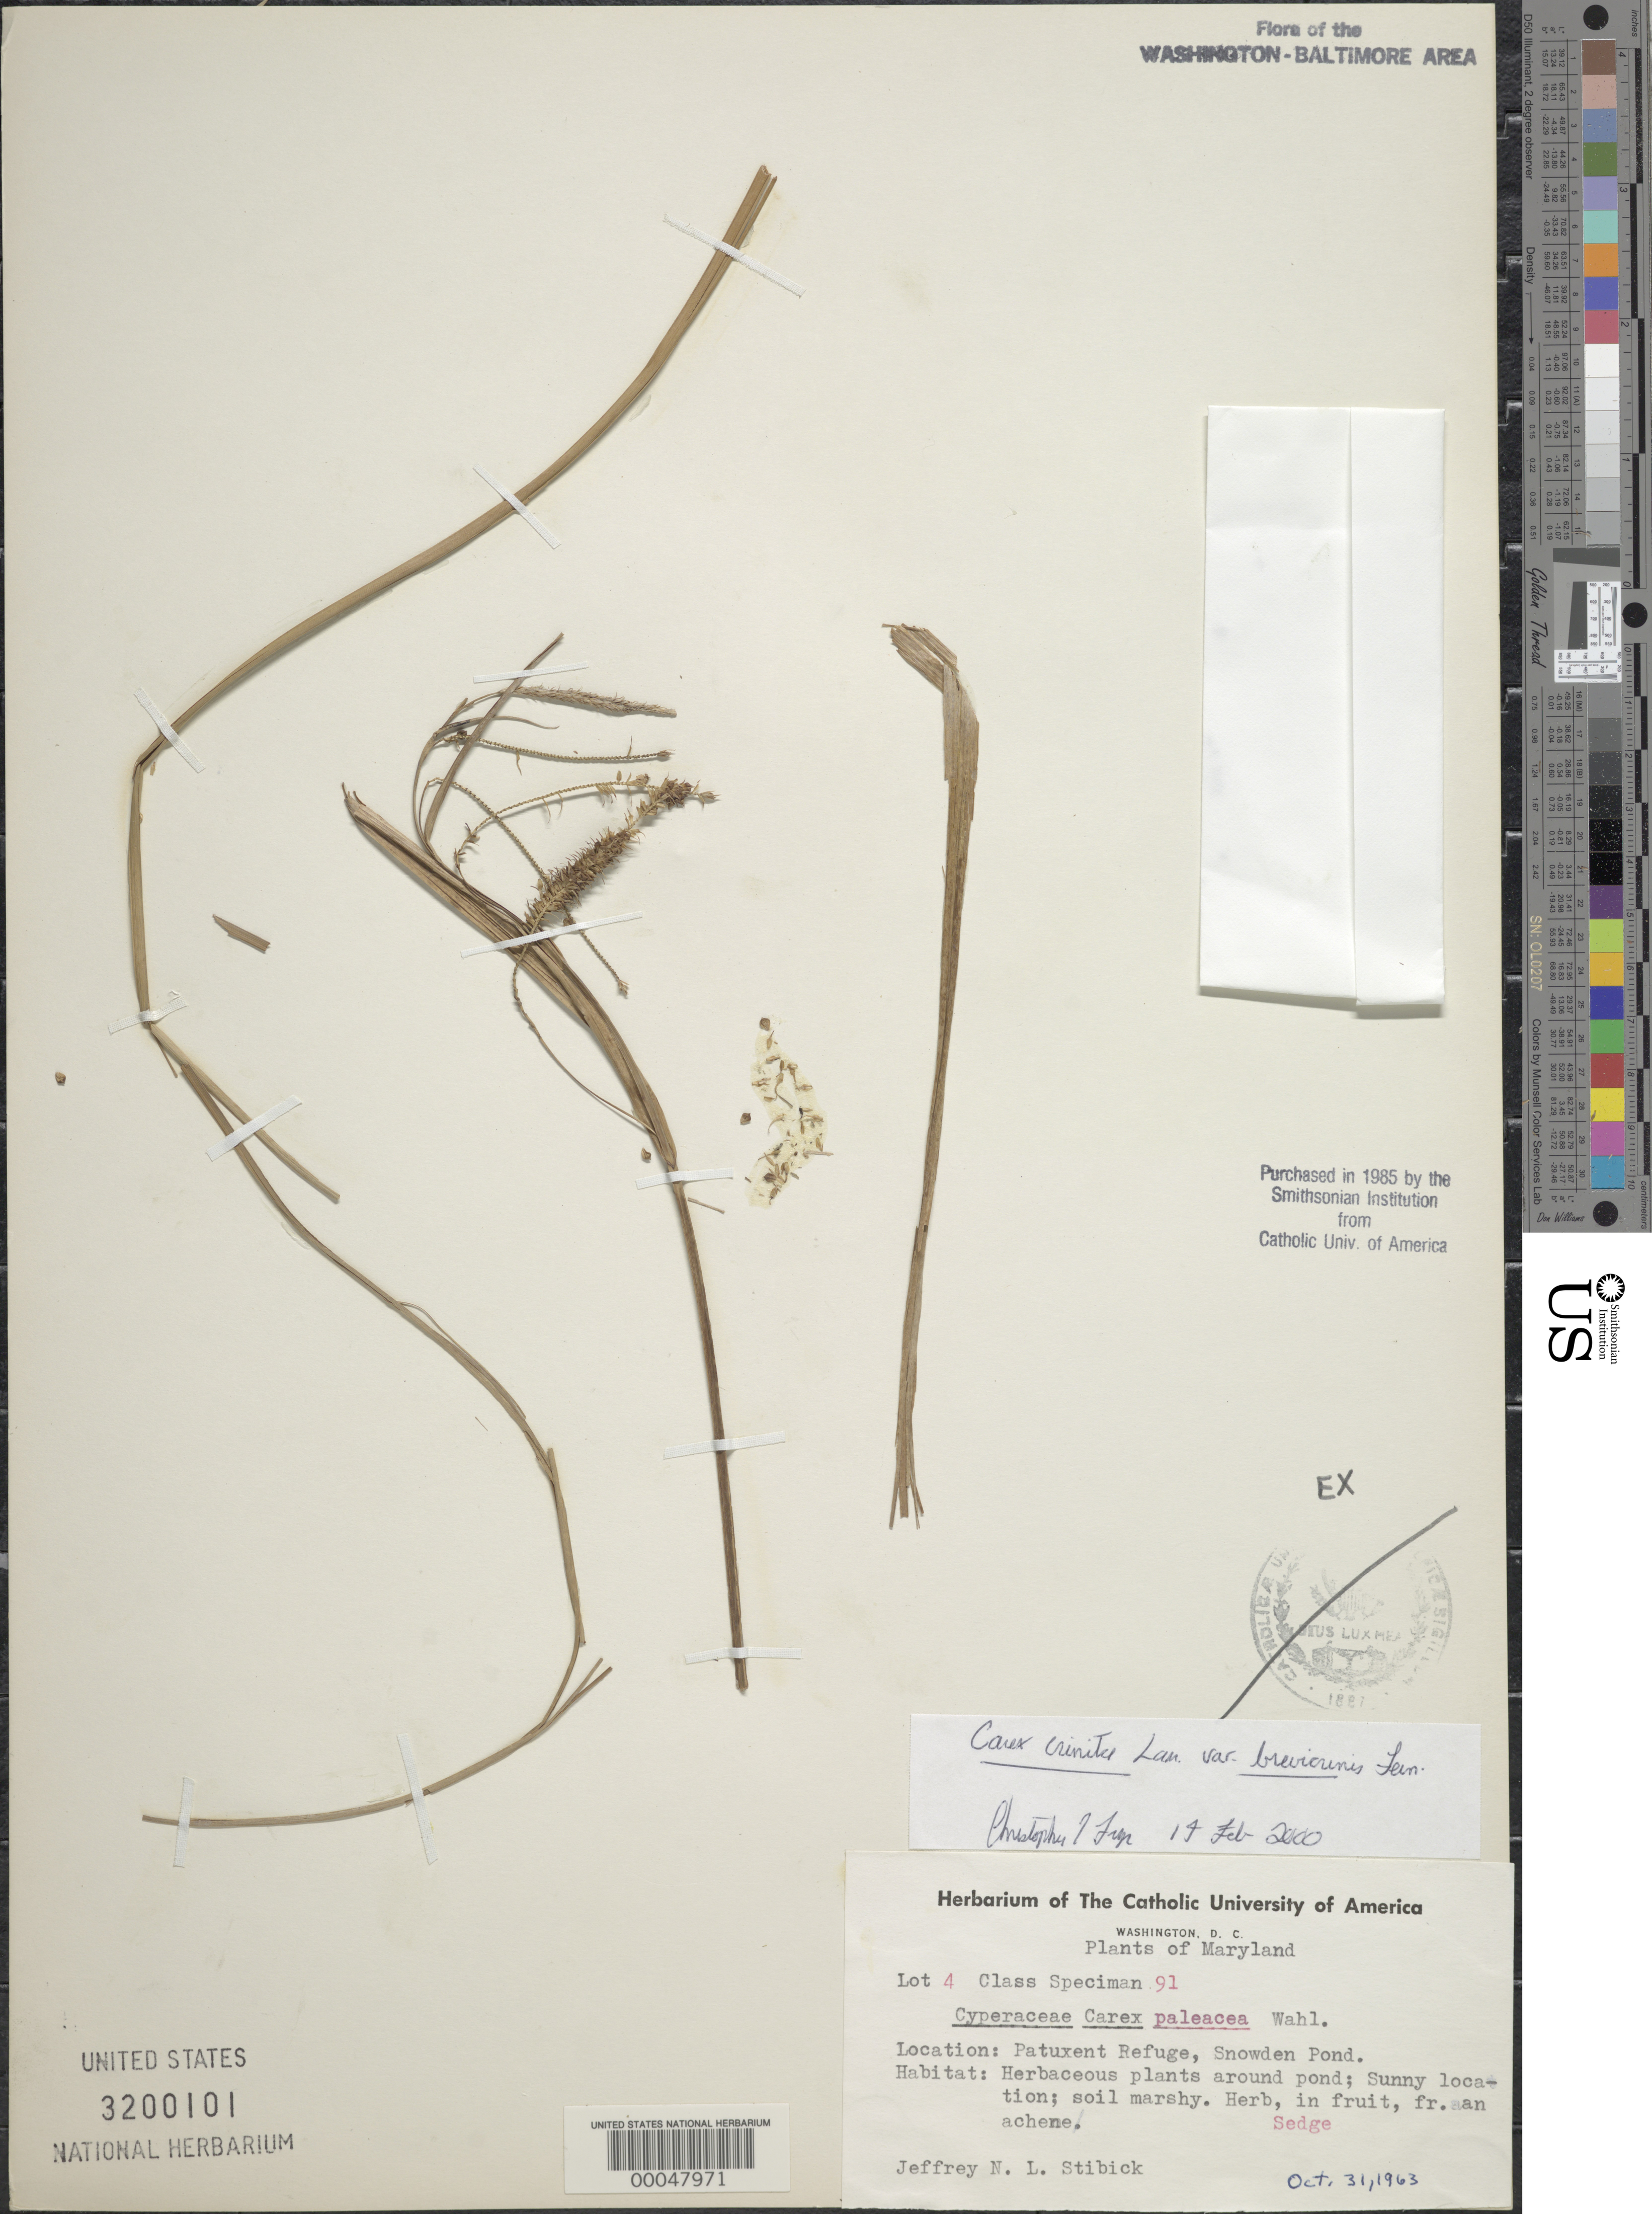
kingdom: Plantae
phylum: Tracheophyta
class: Liliopsida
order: Poales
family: Cyperaceae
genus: Carex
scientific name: Carex crinita var. brevicrinis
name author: Fernald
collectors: J. Stibick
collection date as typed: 31 Oct 1982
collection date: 1982-10-31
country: United States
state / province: Maryland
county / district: Calvert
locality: Patuxent Refuge, Snowden Pond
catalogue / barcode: US 3200101